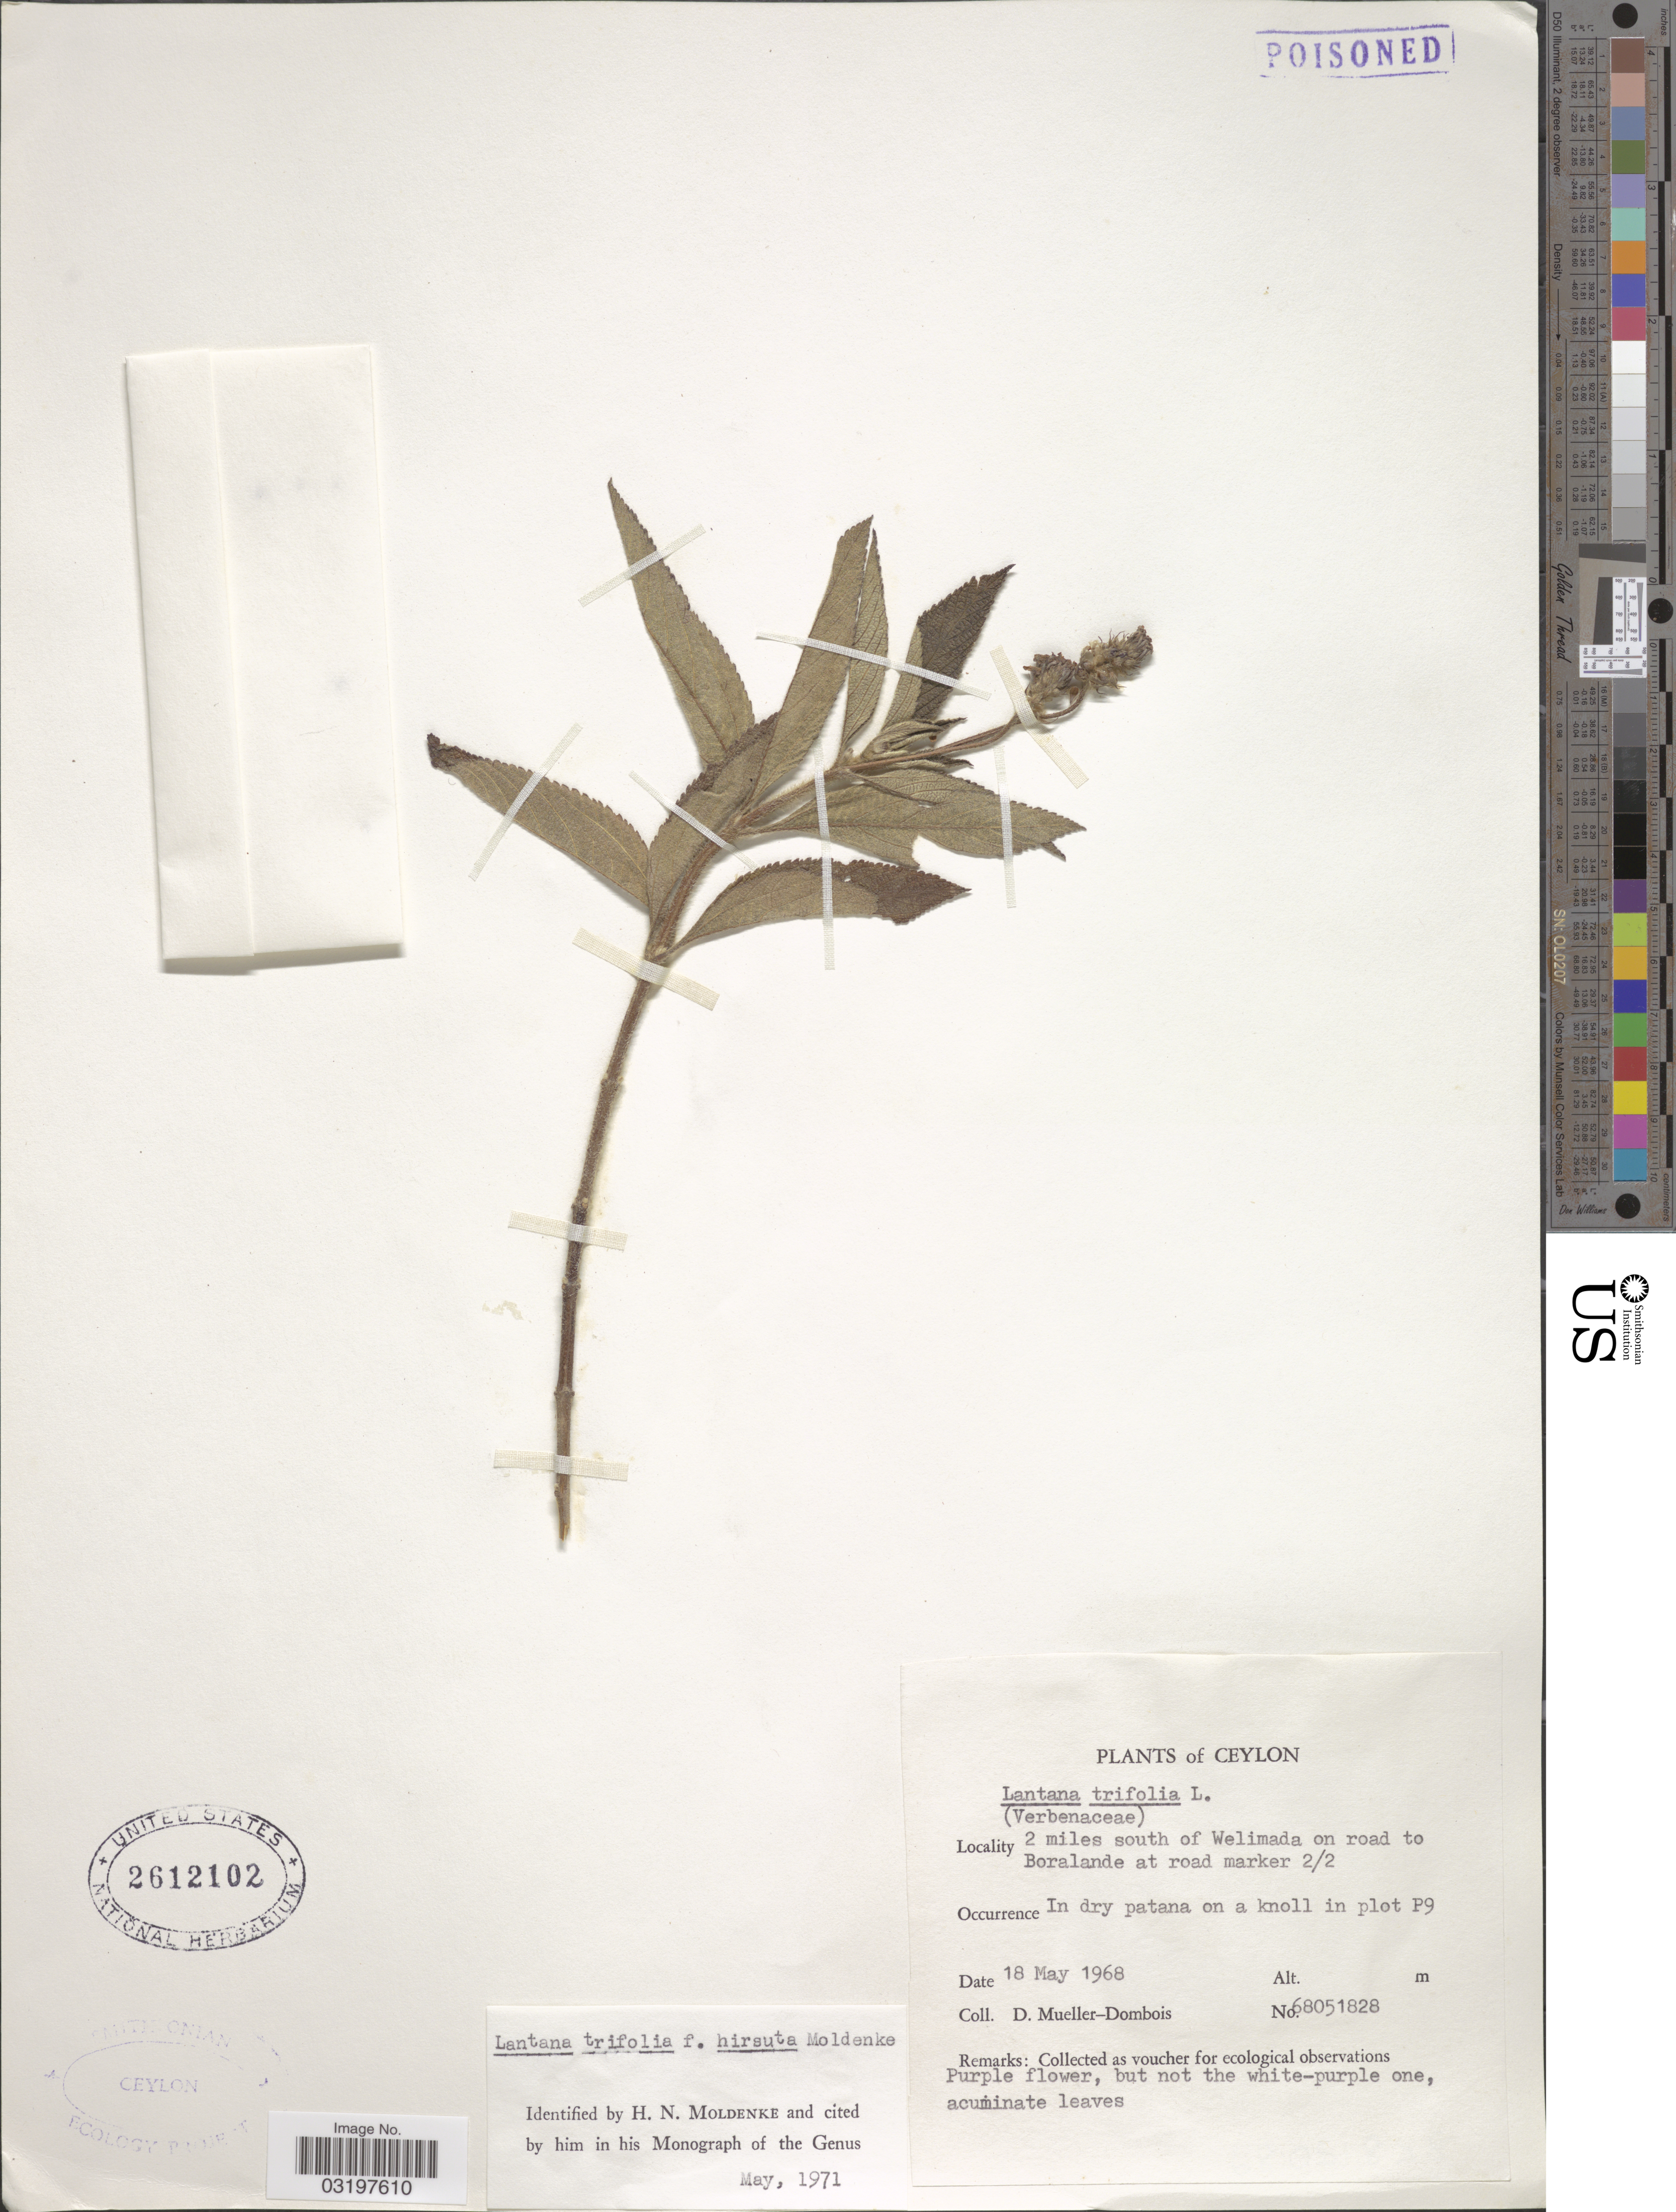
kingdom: Plantae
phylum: Tracheophyta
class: Magnoliopsida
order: Lamiales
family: Verbenaceae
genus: Lantana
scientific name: Lantana trifolia f. hirsuta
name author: Moldenke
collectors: D. Mueller-Dombois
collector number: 68051828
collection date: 1968-05-18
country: Sri Lanka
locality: Ceylon. 2 miles south of Welimada on road to Boralande at road marker 2/2. Plot P9.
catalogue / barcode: US 2612102